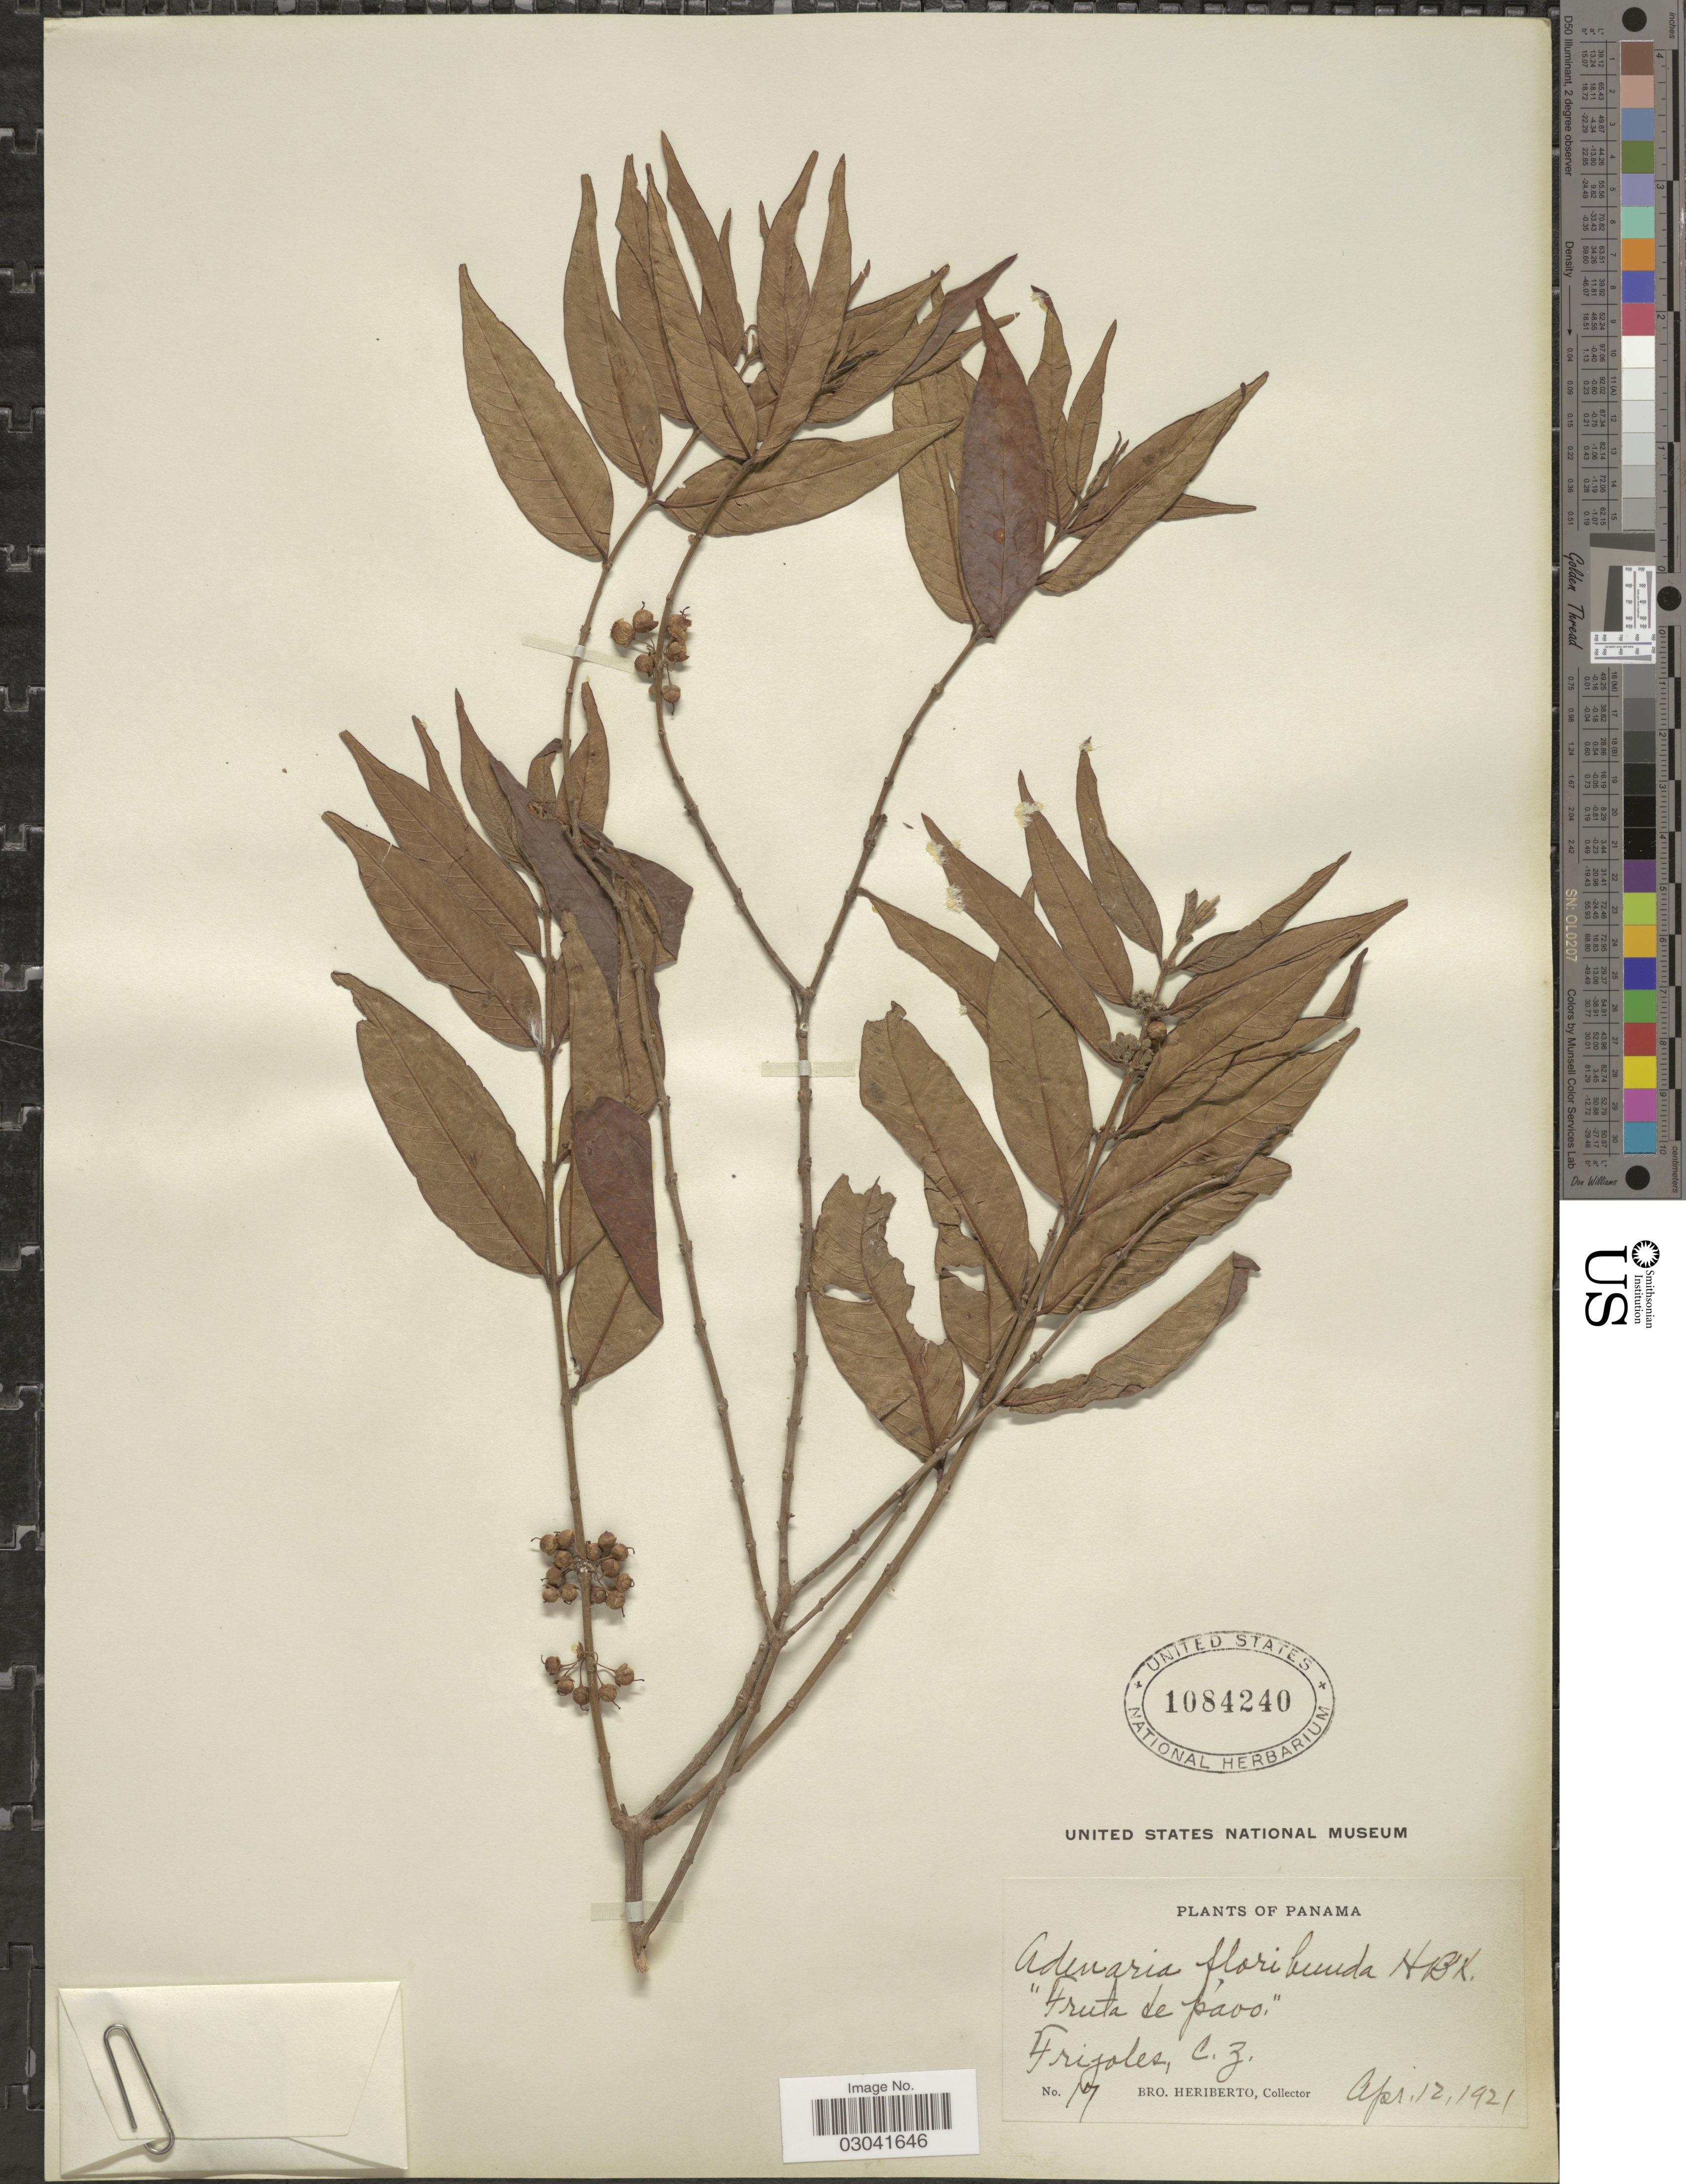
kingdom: Plantae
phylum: Tracheophyta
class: Magnoliopsida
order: Myrtales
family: Lythraceae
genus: Adenaria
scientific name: Adenaria floribunda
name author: Kunth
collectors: B. Heriberto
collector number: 17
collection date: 1921-04-12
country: Panama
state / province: Colón / Panamá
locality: Frijoles, C.Z.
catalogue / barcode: US 1084240